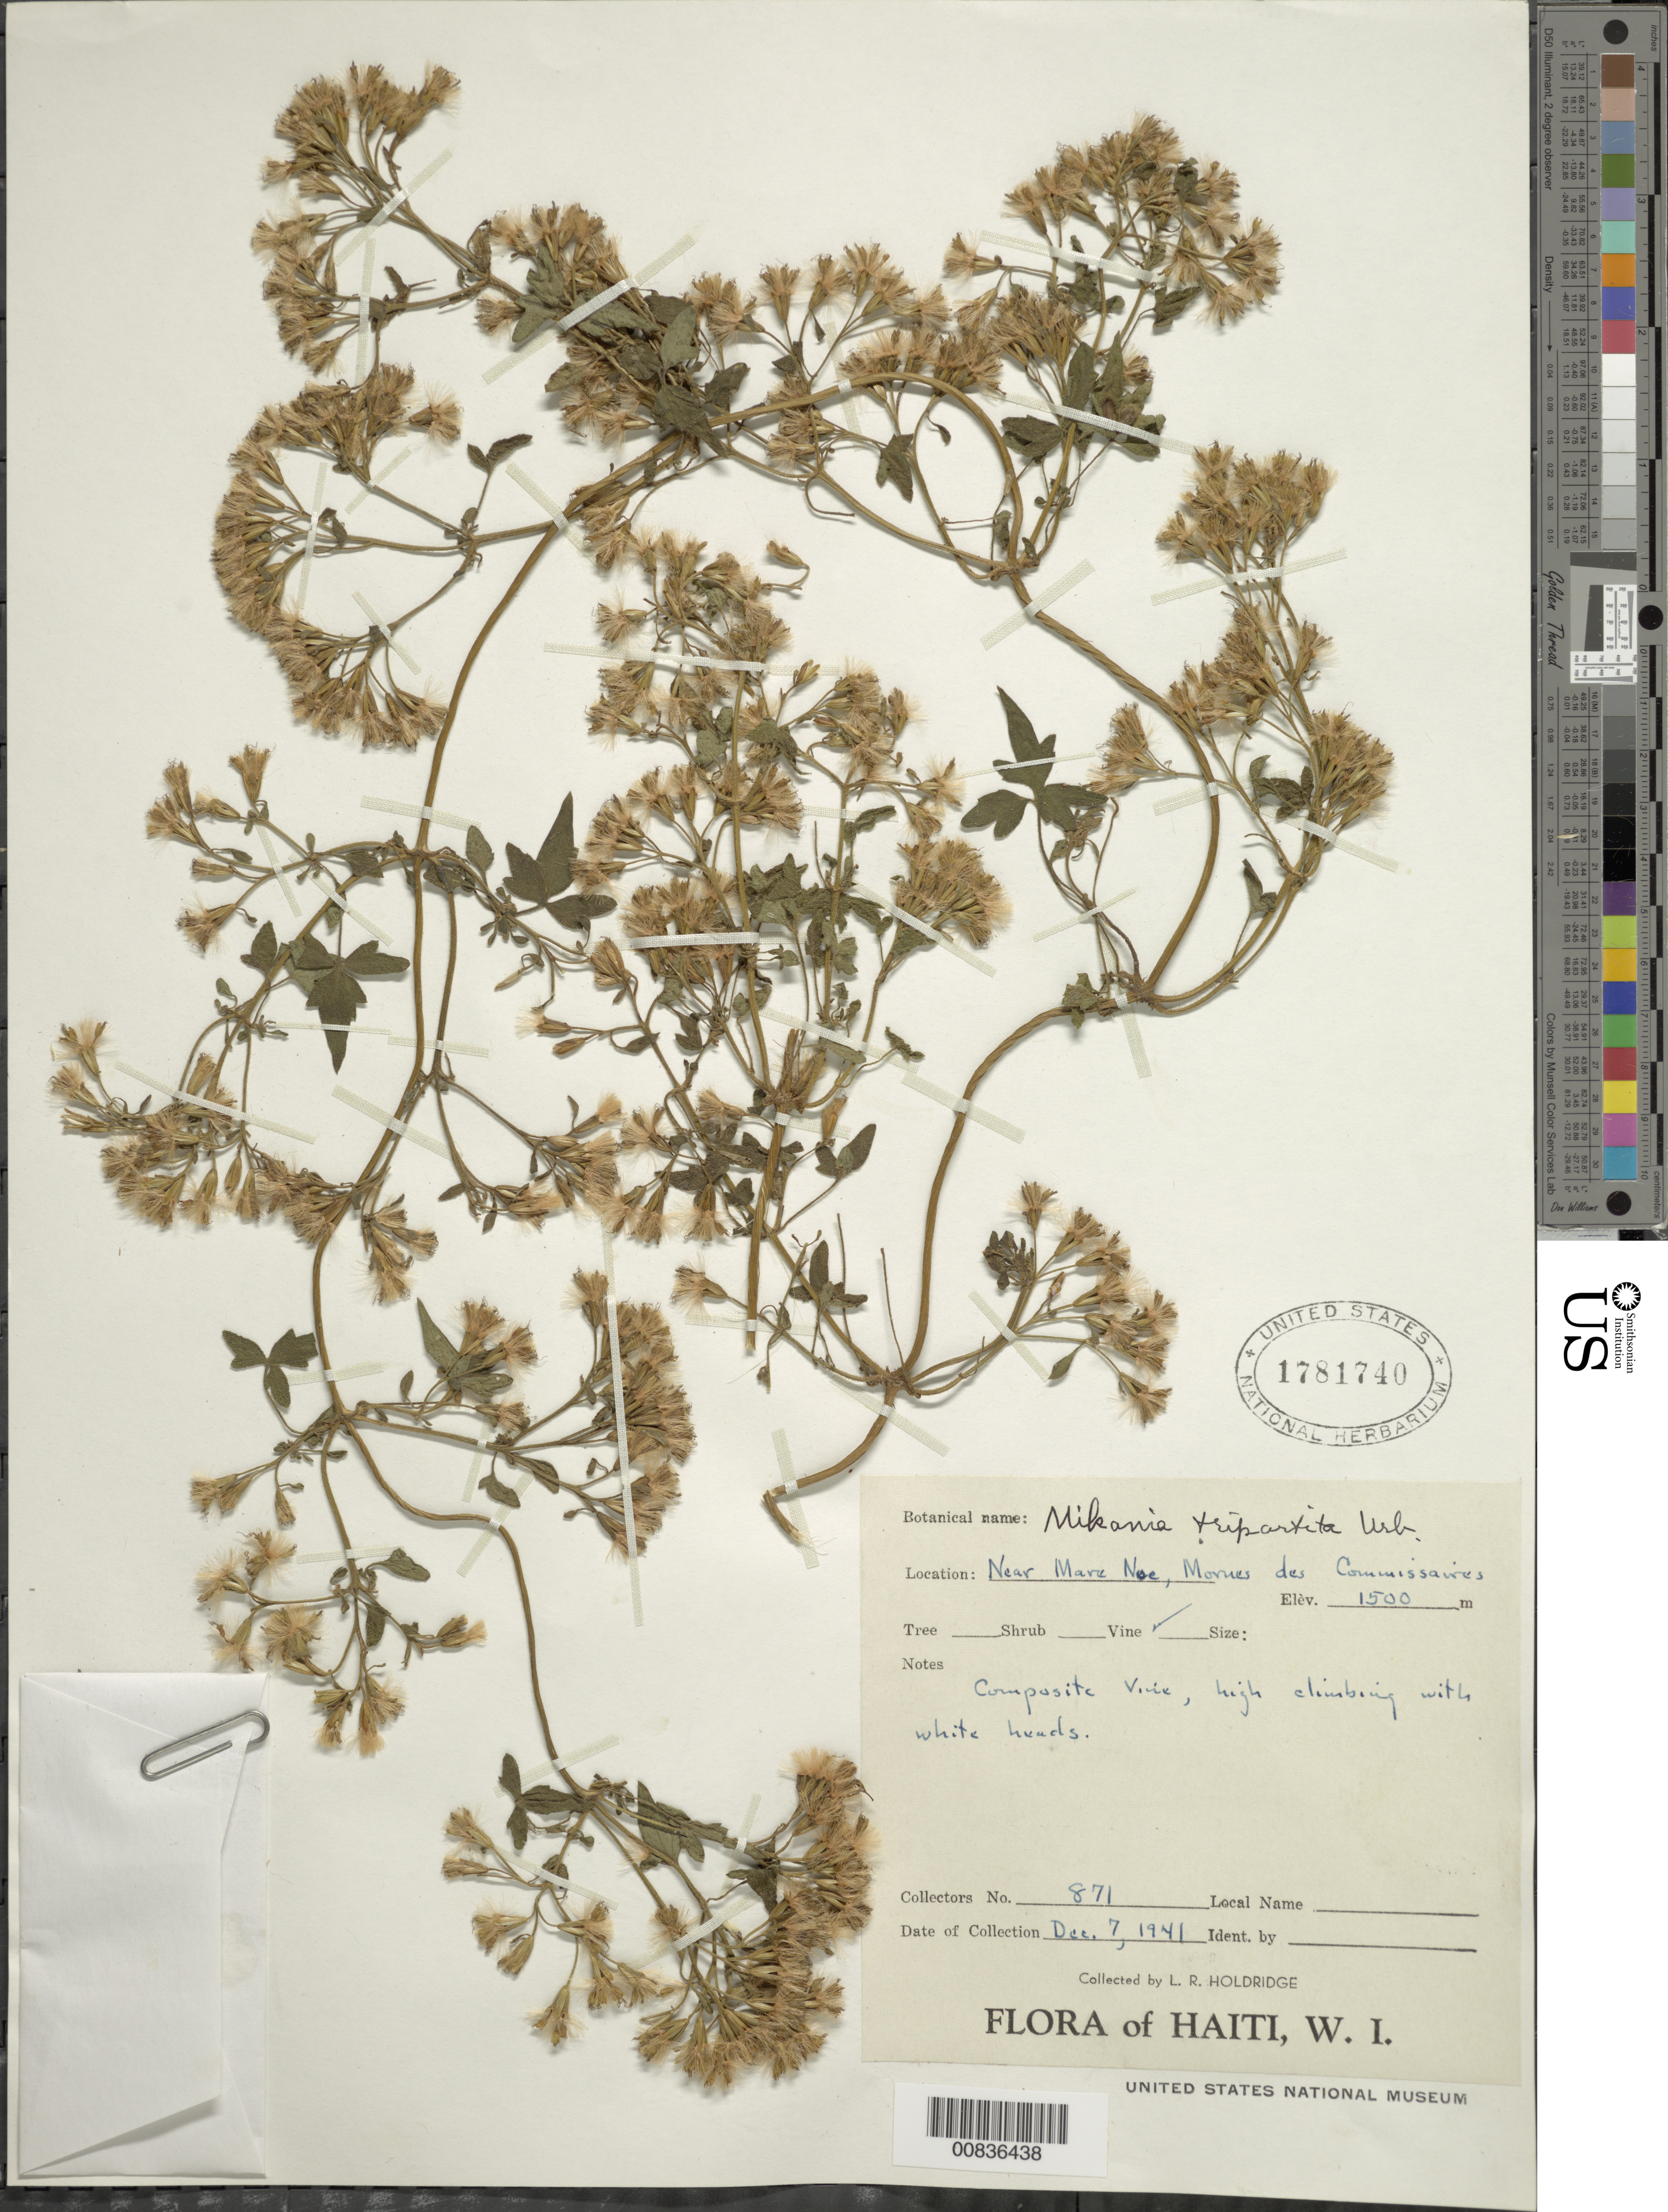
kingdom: Plantae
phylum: Tracheophyta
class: Magnoliopsida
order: Asterales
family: Asteraceae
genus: Mikania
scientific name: Mikania tripartita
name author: Urb. & Nied.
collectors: L. Holdridge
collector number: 871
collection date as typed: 07 Dec 1941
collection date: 1941-12-07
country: Haiti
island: Hispaniola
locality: Near Mare Noe, Mornes des Commissaires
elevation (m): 1500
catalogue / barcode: US 1781740